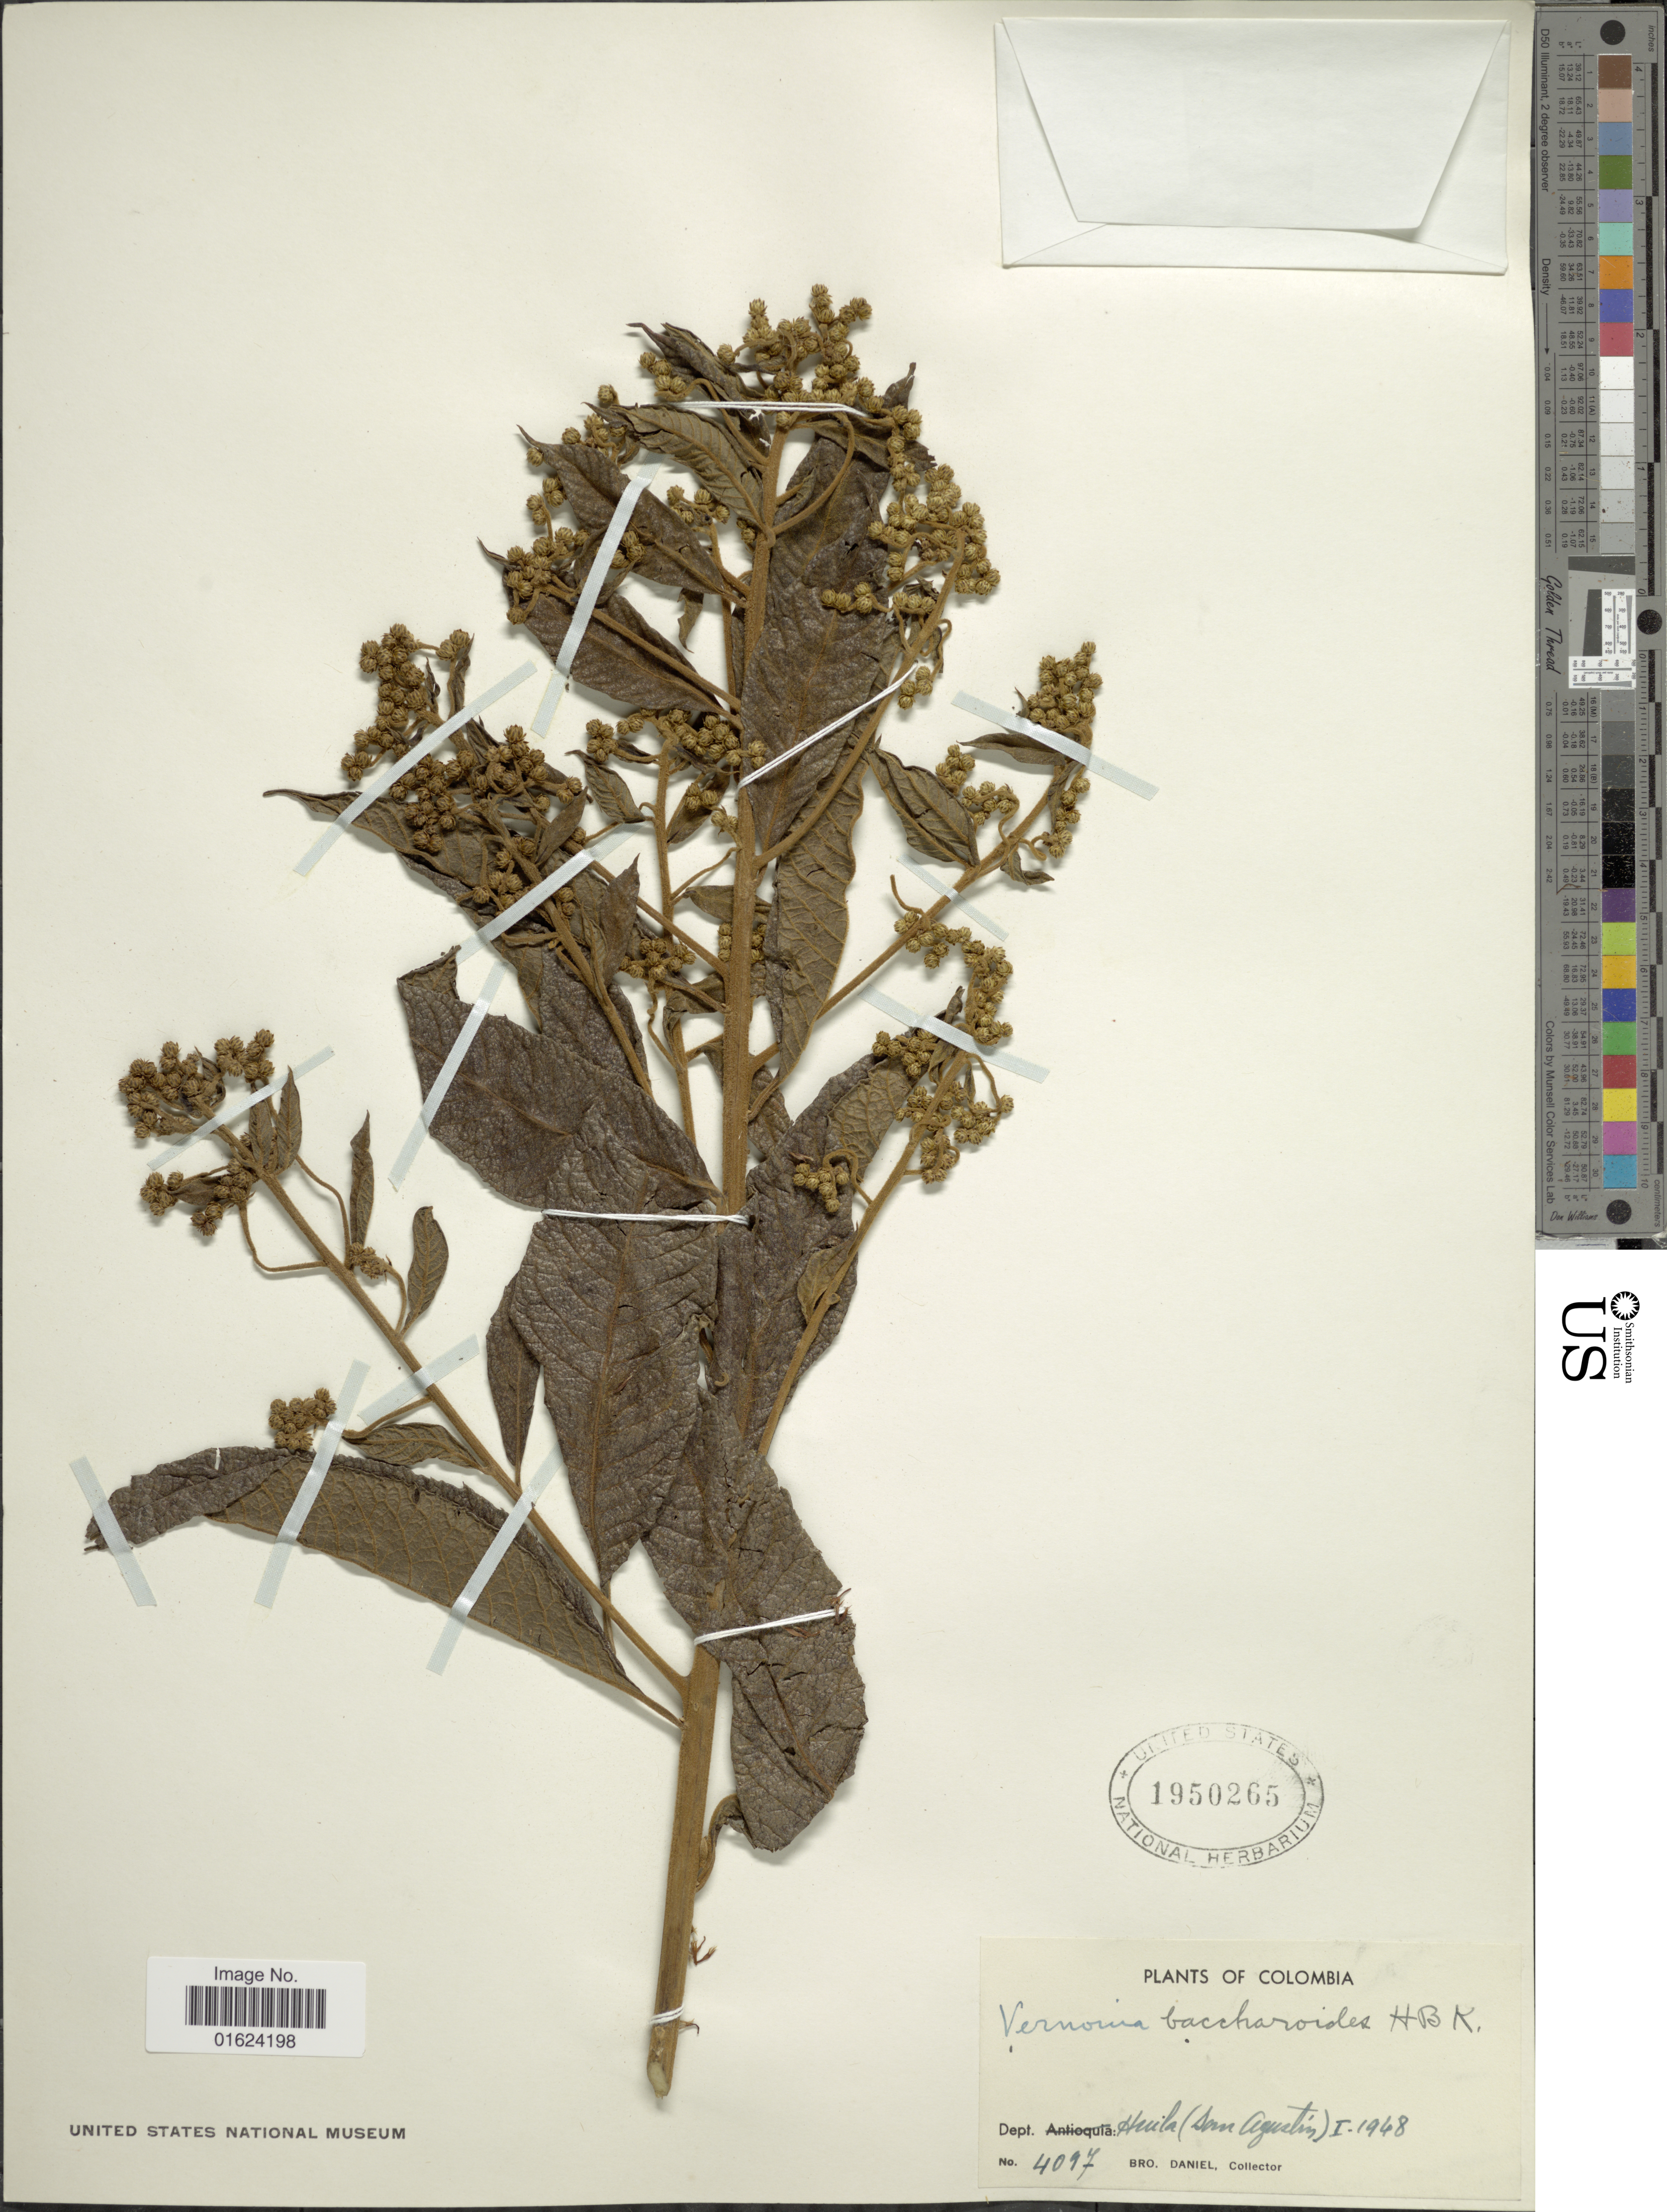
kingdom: Plantae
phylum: Tracheophyta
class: Magnoliopsida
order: Asterales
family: Asteraceae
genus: Vernonanthura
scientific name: Vernonanthura patens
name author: (Kunth) H. Rob.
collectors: Bro. Daniel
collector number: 4097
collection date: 1948-01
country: Colombia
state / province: Huila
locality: Dep. Huila (San Augustin).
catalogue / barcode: US 1950265